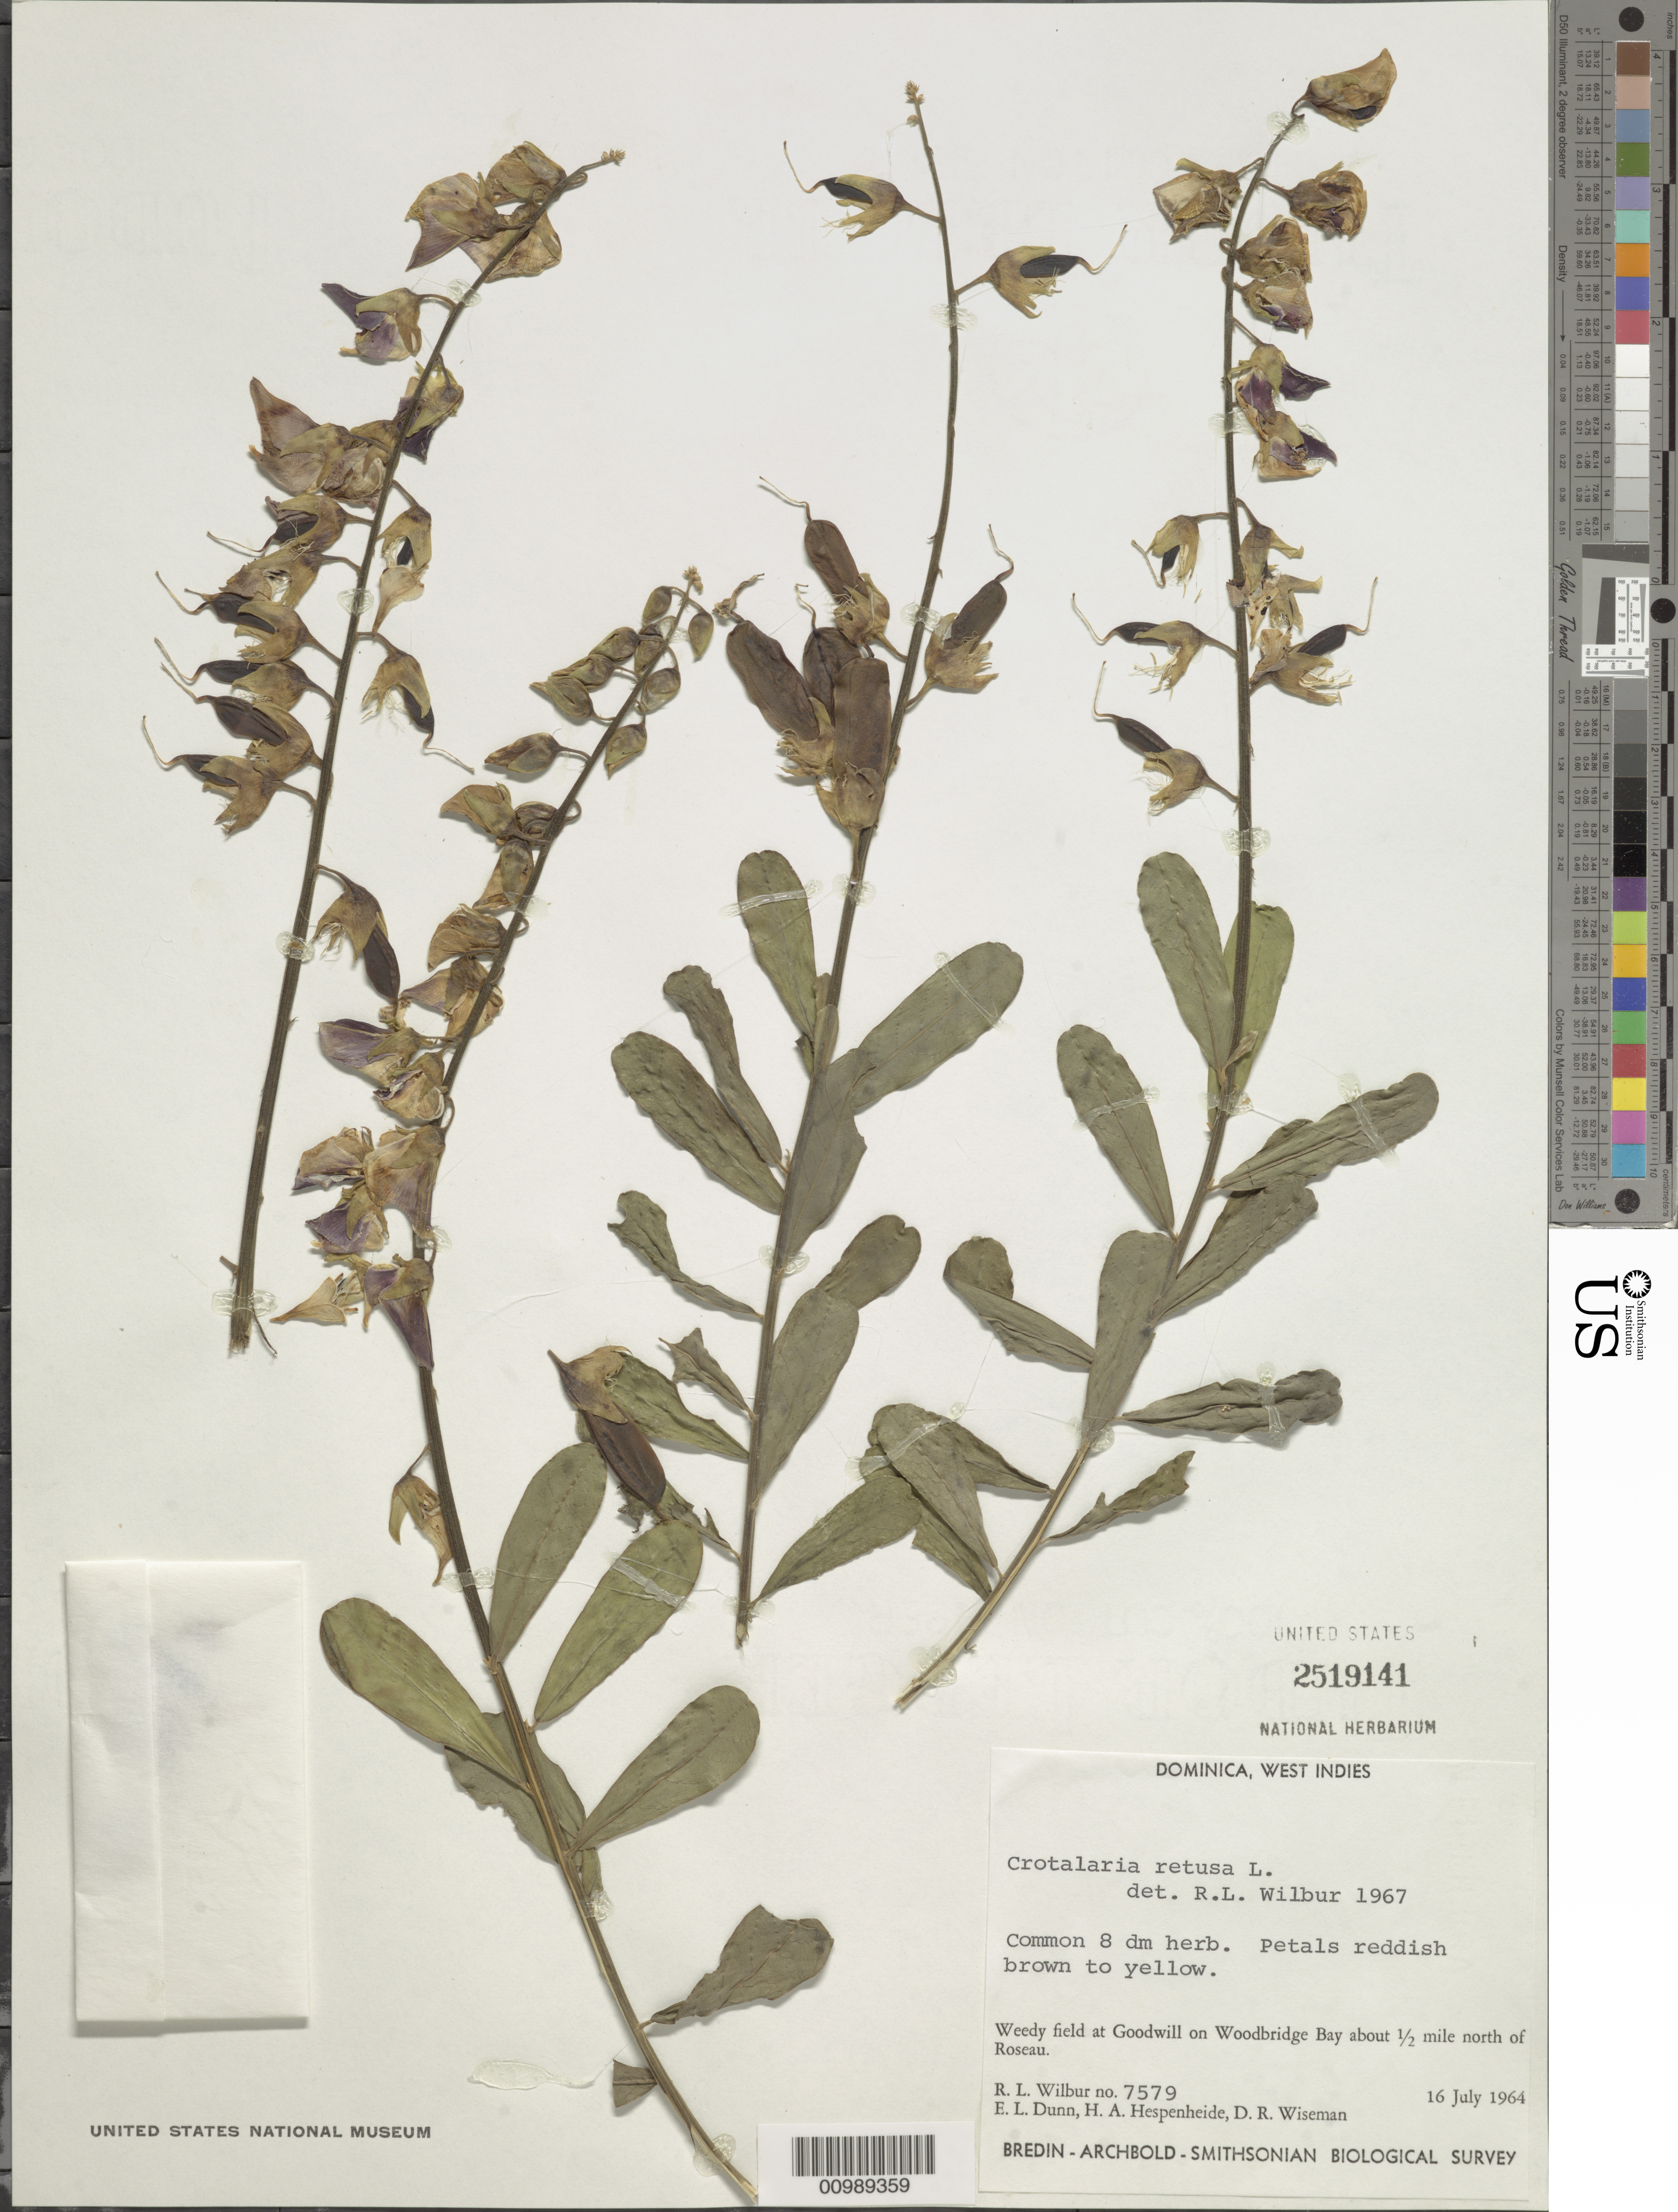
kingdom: Plantae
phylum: Tracheophyta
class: Magnoliopsida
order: Fabales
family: Fabaceae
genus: Crotalaria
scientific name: Crotalaria retusa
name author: L.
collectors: R. L. Wilbur, E. Dunn, H. A. Hespenheide & D. R. Wiseman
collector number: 7579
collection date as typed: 16 Jul 1964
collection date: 1964-07-16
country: Dominica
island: Dominica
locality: Weedy field at Goodwill on Woodbridge Bay about 0.5 mile N of Roseau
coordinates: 0 N, 0 E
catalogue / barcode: US 2519141